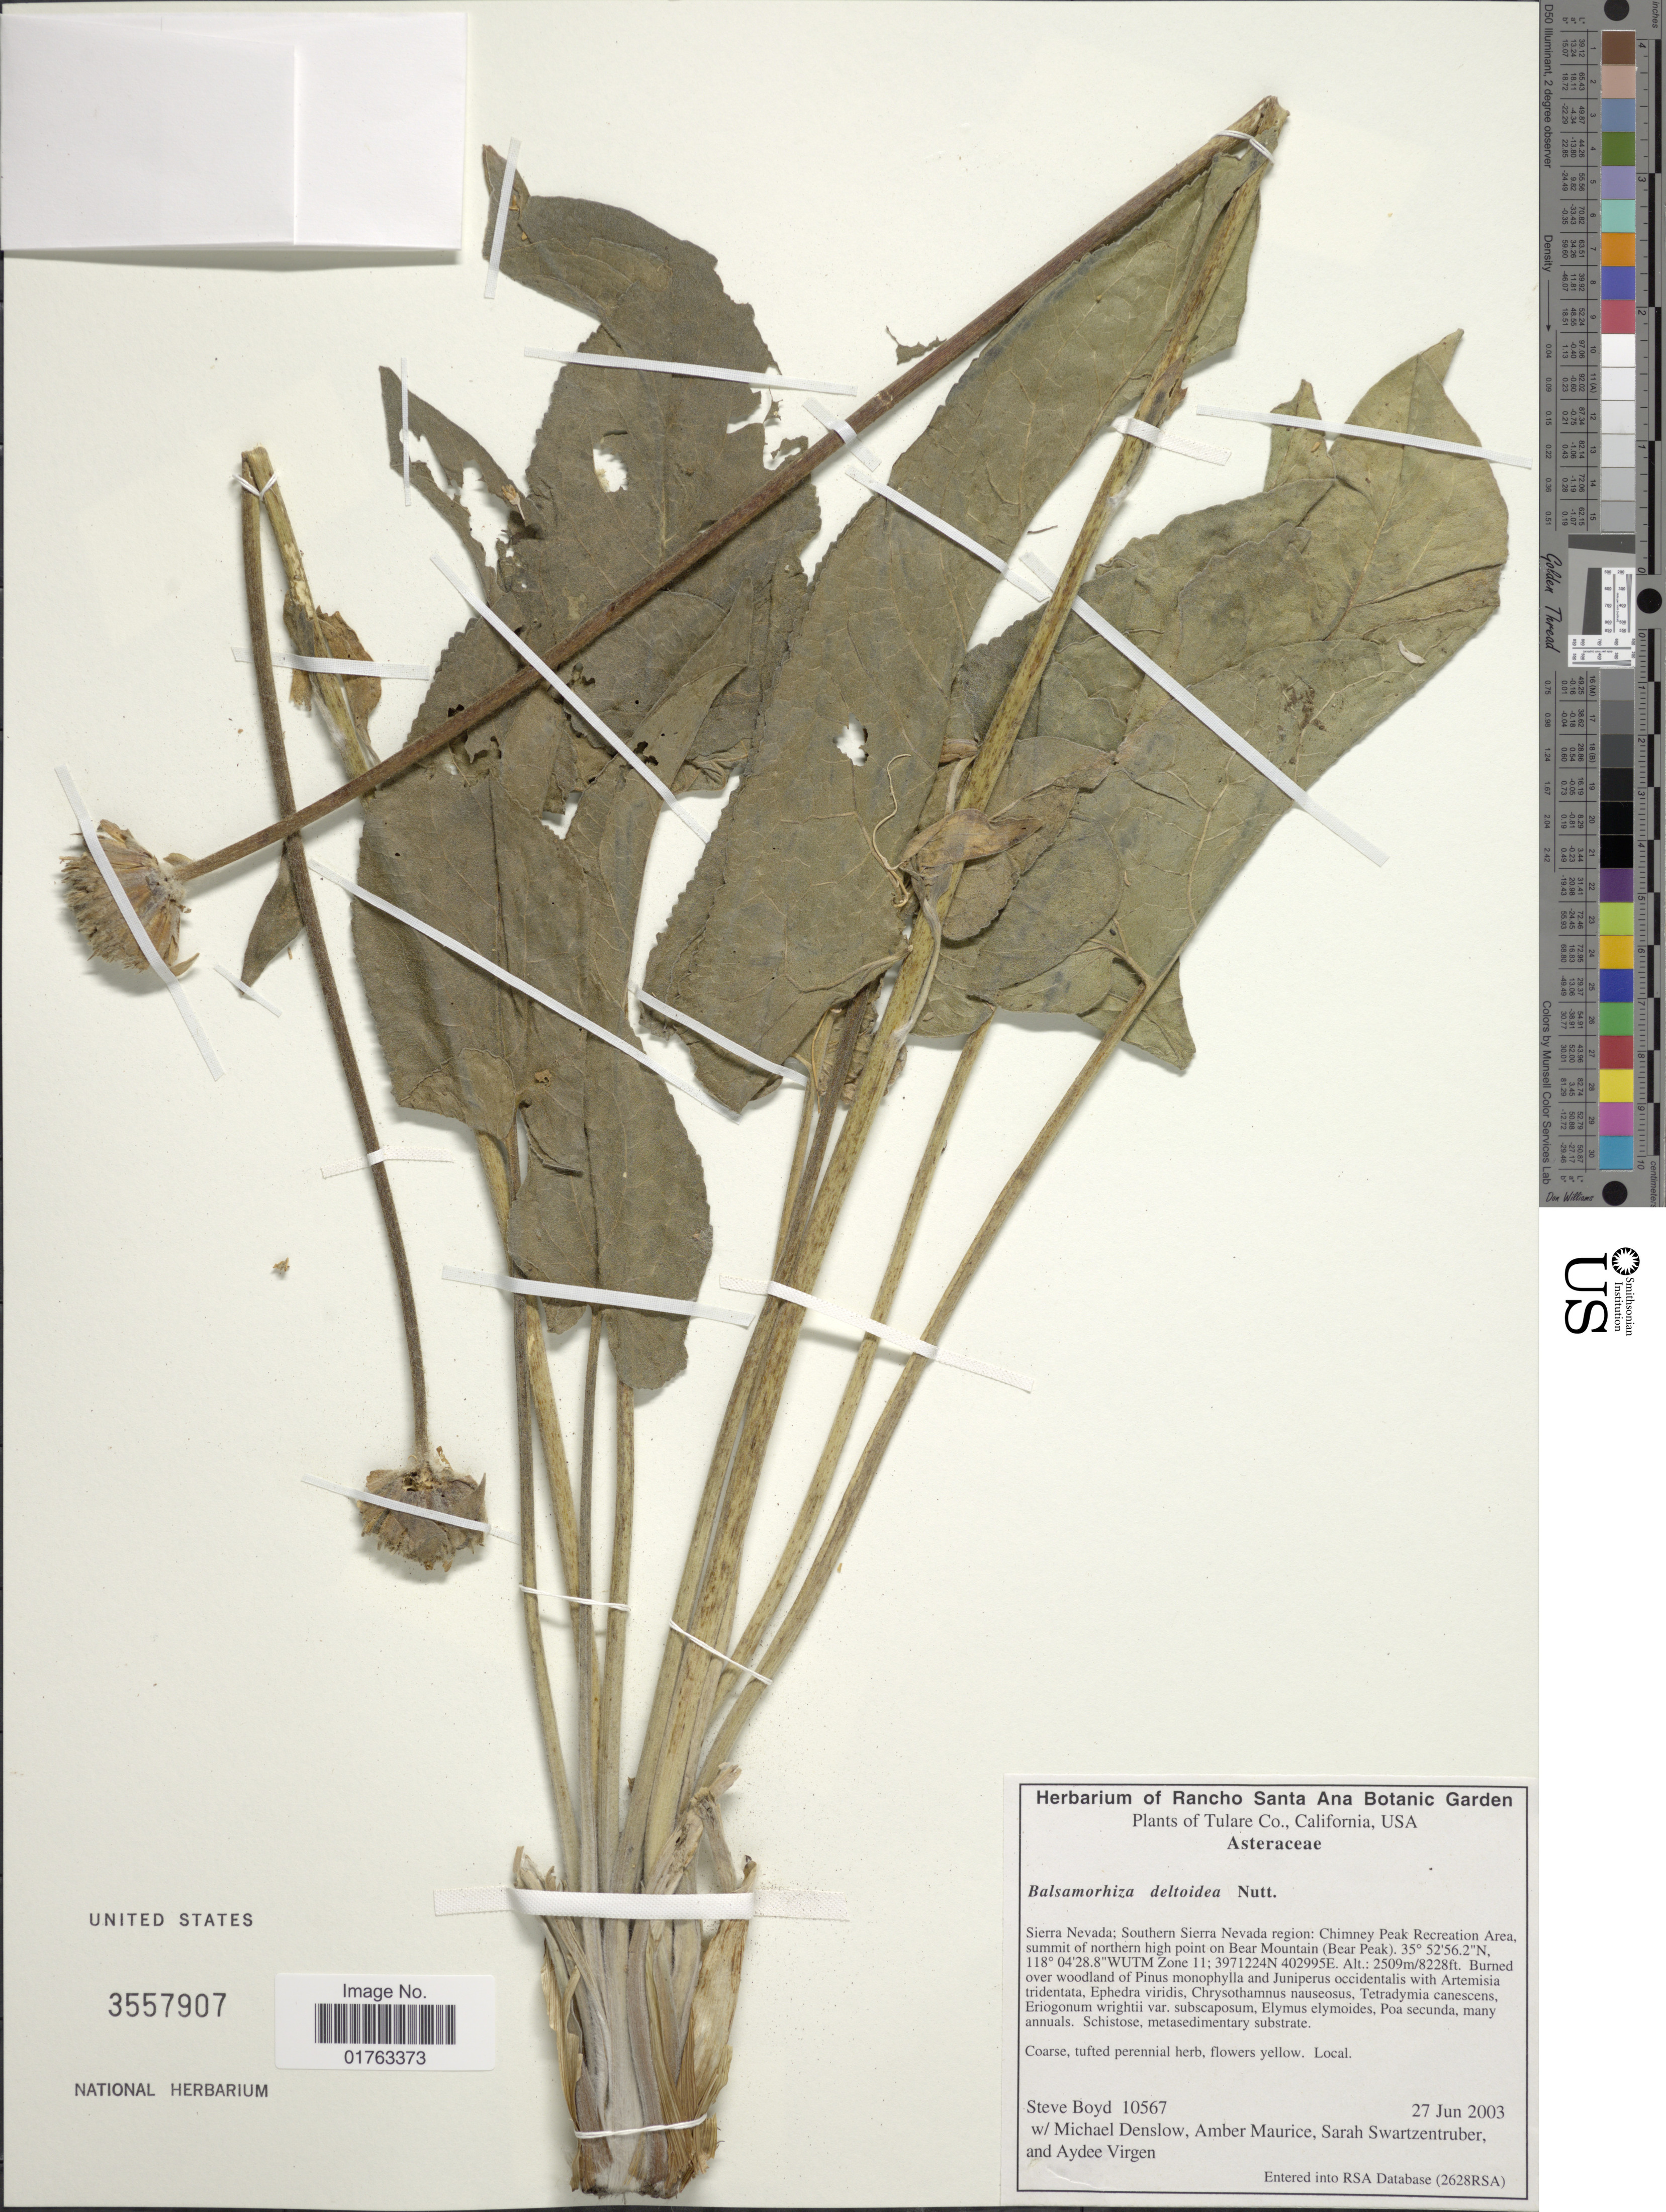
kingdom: Plantae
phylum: Tracheophyta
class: Magnoliopsida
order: Asterales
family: Asteraceae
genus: Balsamorhiza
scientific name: Balsamorhiza deltoidea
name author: Nutt.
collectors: S. Boyd, M. Denslow, A. Mauriice, S. Swartzentruber & A. Virgen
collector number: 10567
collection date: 2003-06-27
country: United States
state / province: California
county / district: Tulare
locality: Tulare Co., Sierra Nevada; Southern Nevada Region; Chimney Peak Recreation Area, summit of northern high point on Bear Mountain (Bear Peak)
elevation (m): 2509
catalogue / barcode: US 3557907